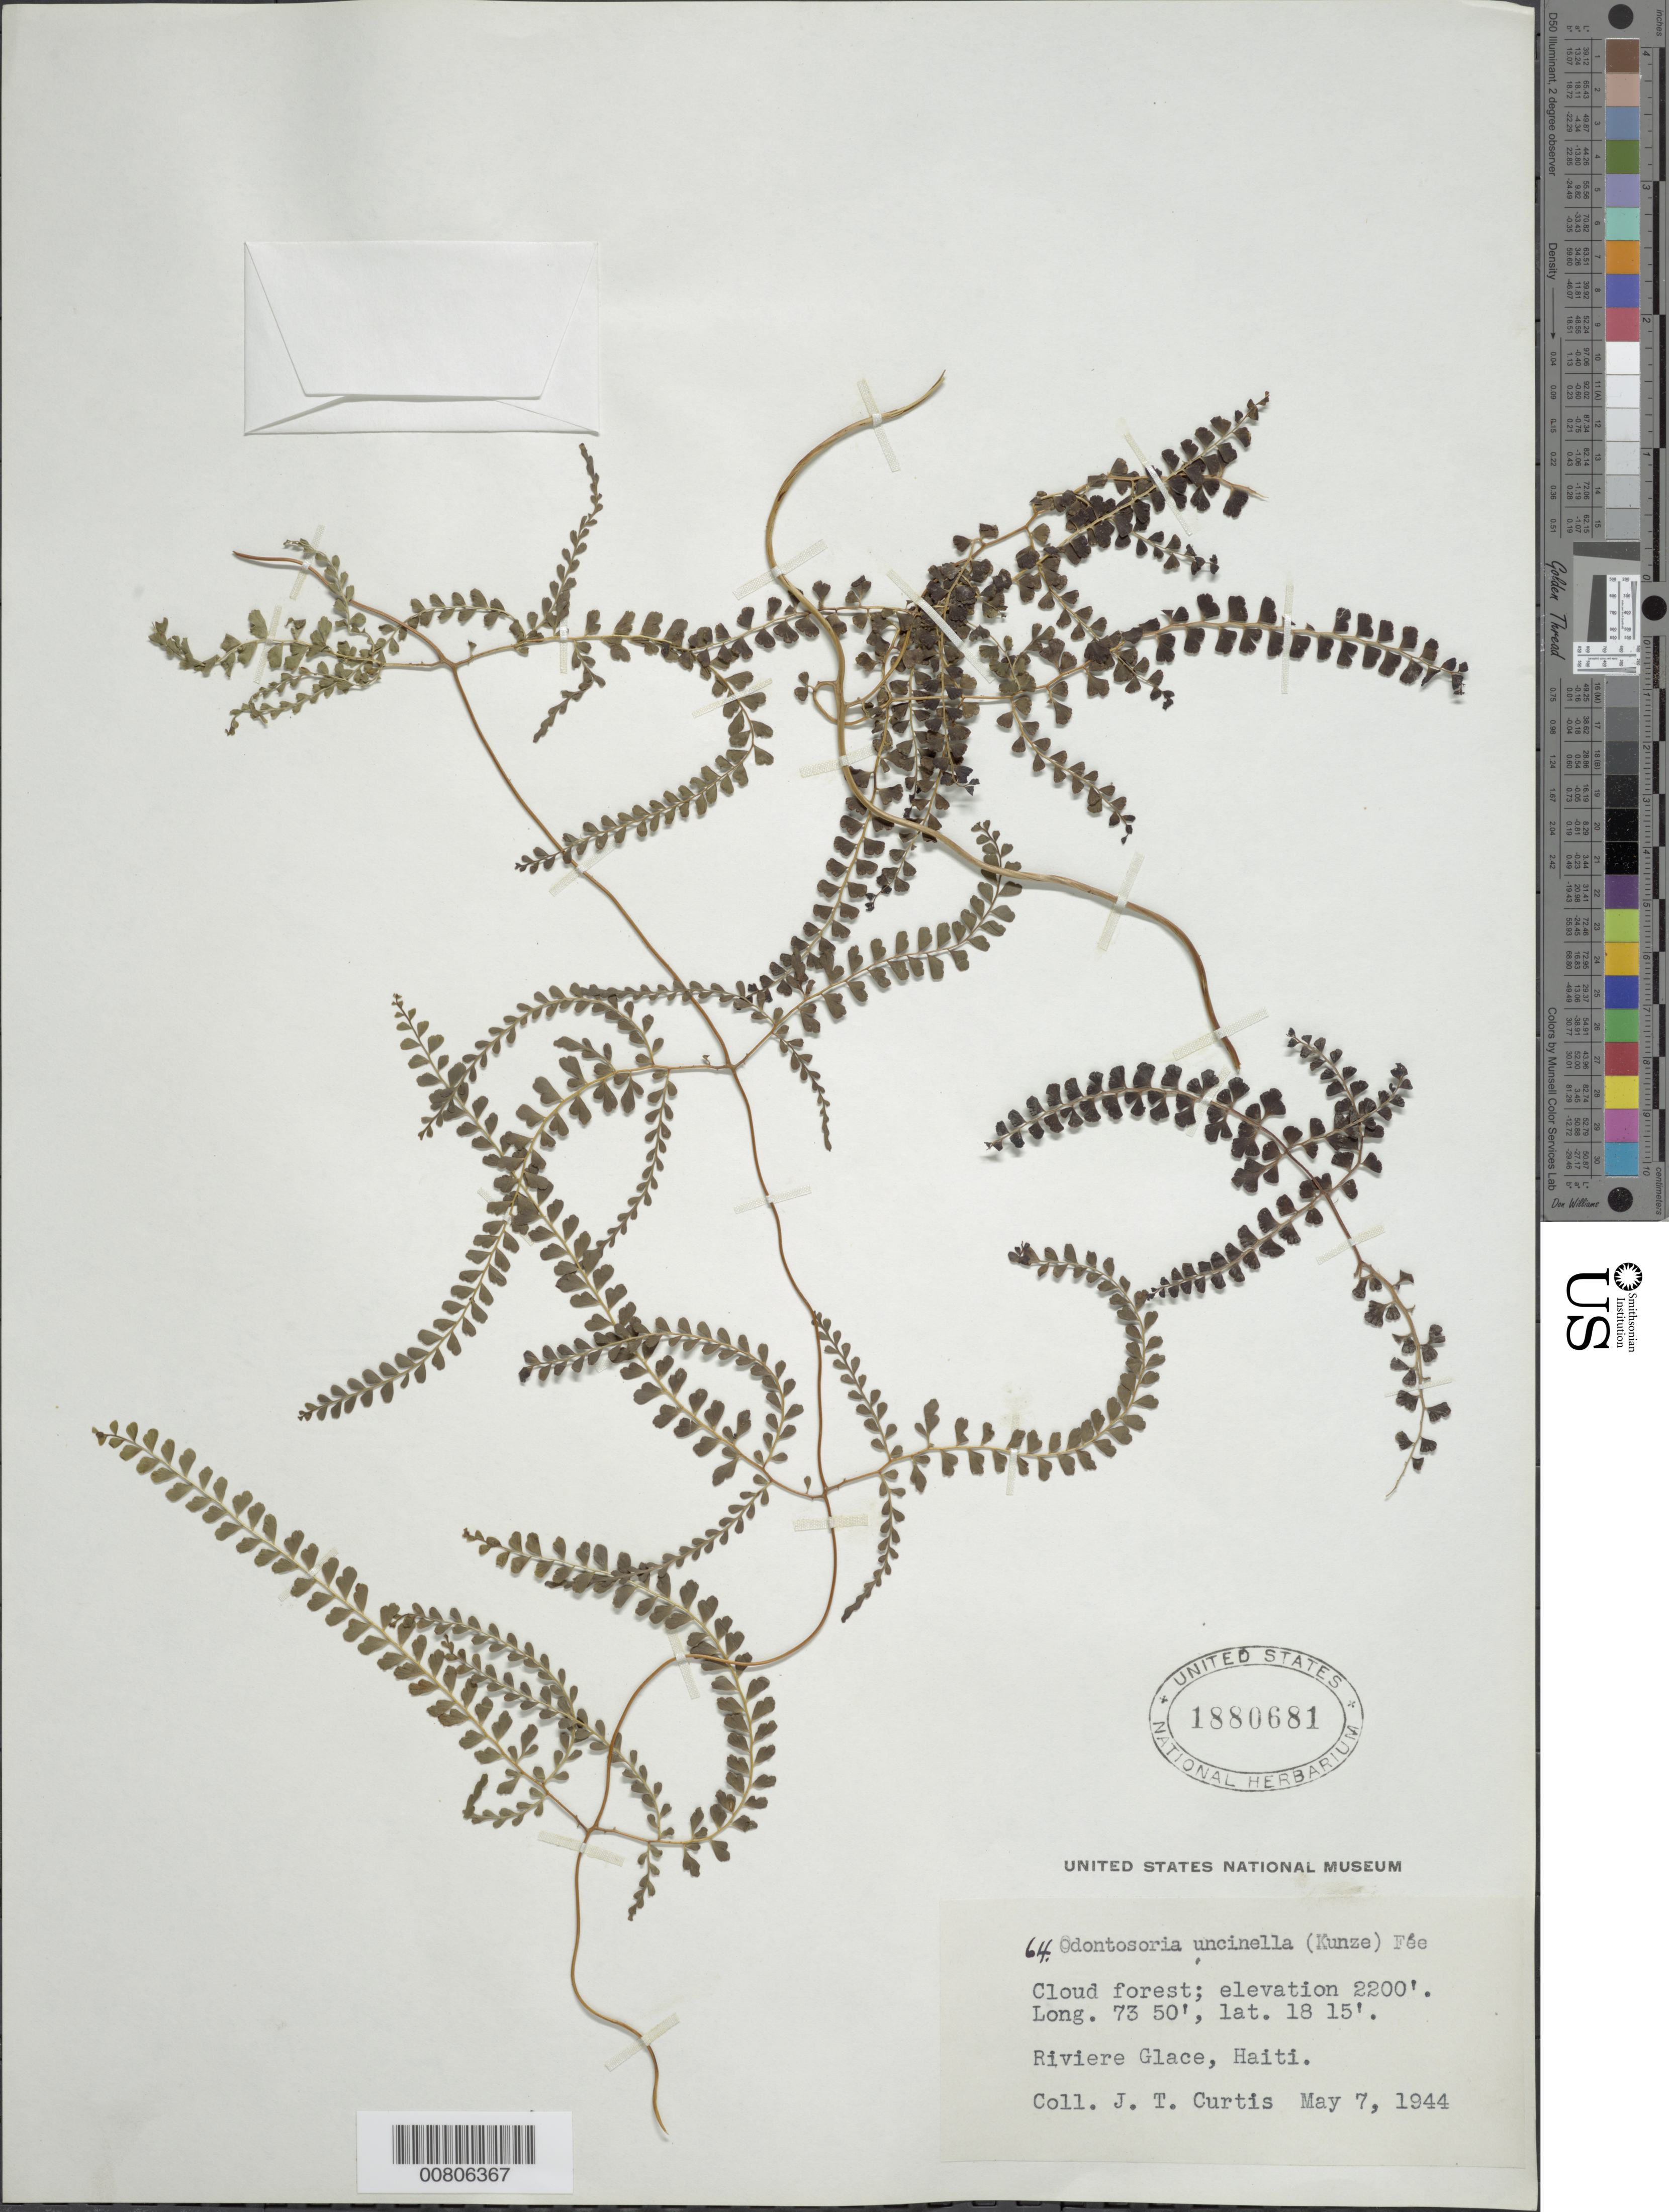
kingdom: Plantae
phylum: Tracheophyta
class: Polypodiopsida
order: Polypodiales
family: Lindsaeaceae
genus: Odontosoria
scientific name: Odontosoria scandens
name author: (Desv.) C. Chr.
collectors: J. Curtis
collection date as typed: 07 May 1944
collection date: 1944-05-07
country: Haiti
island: Hispaniola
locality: Riv. Glace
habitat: Cloud forest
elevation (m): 671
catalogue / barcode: US 1880681